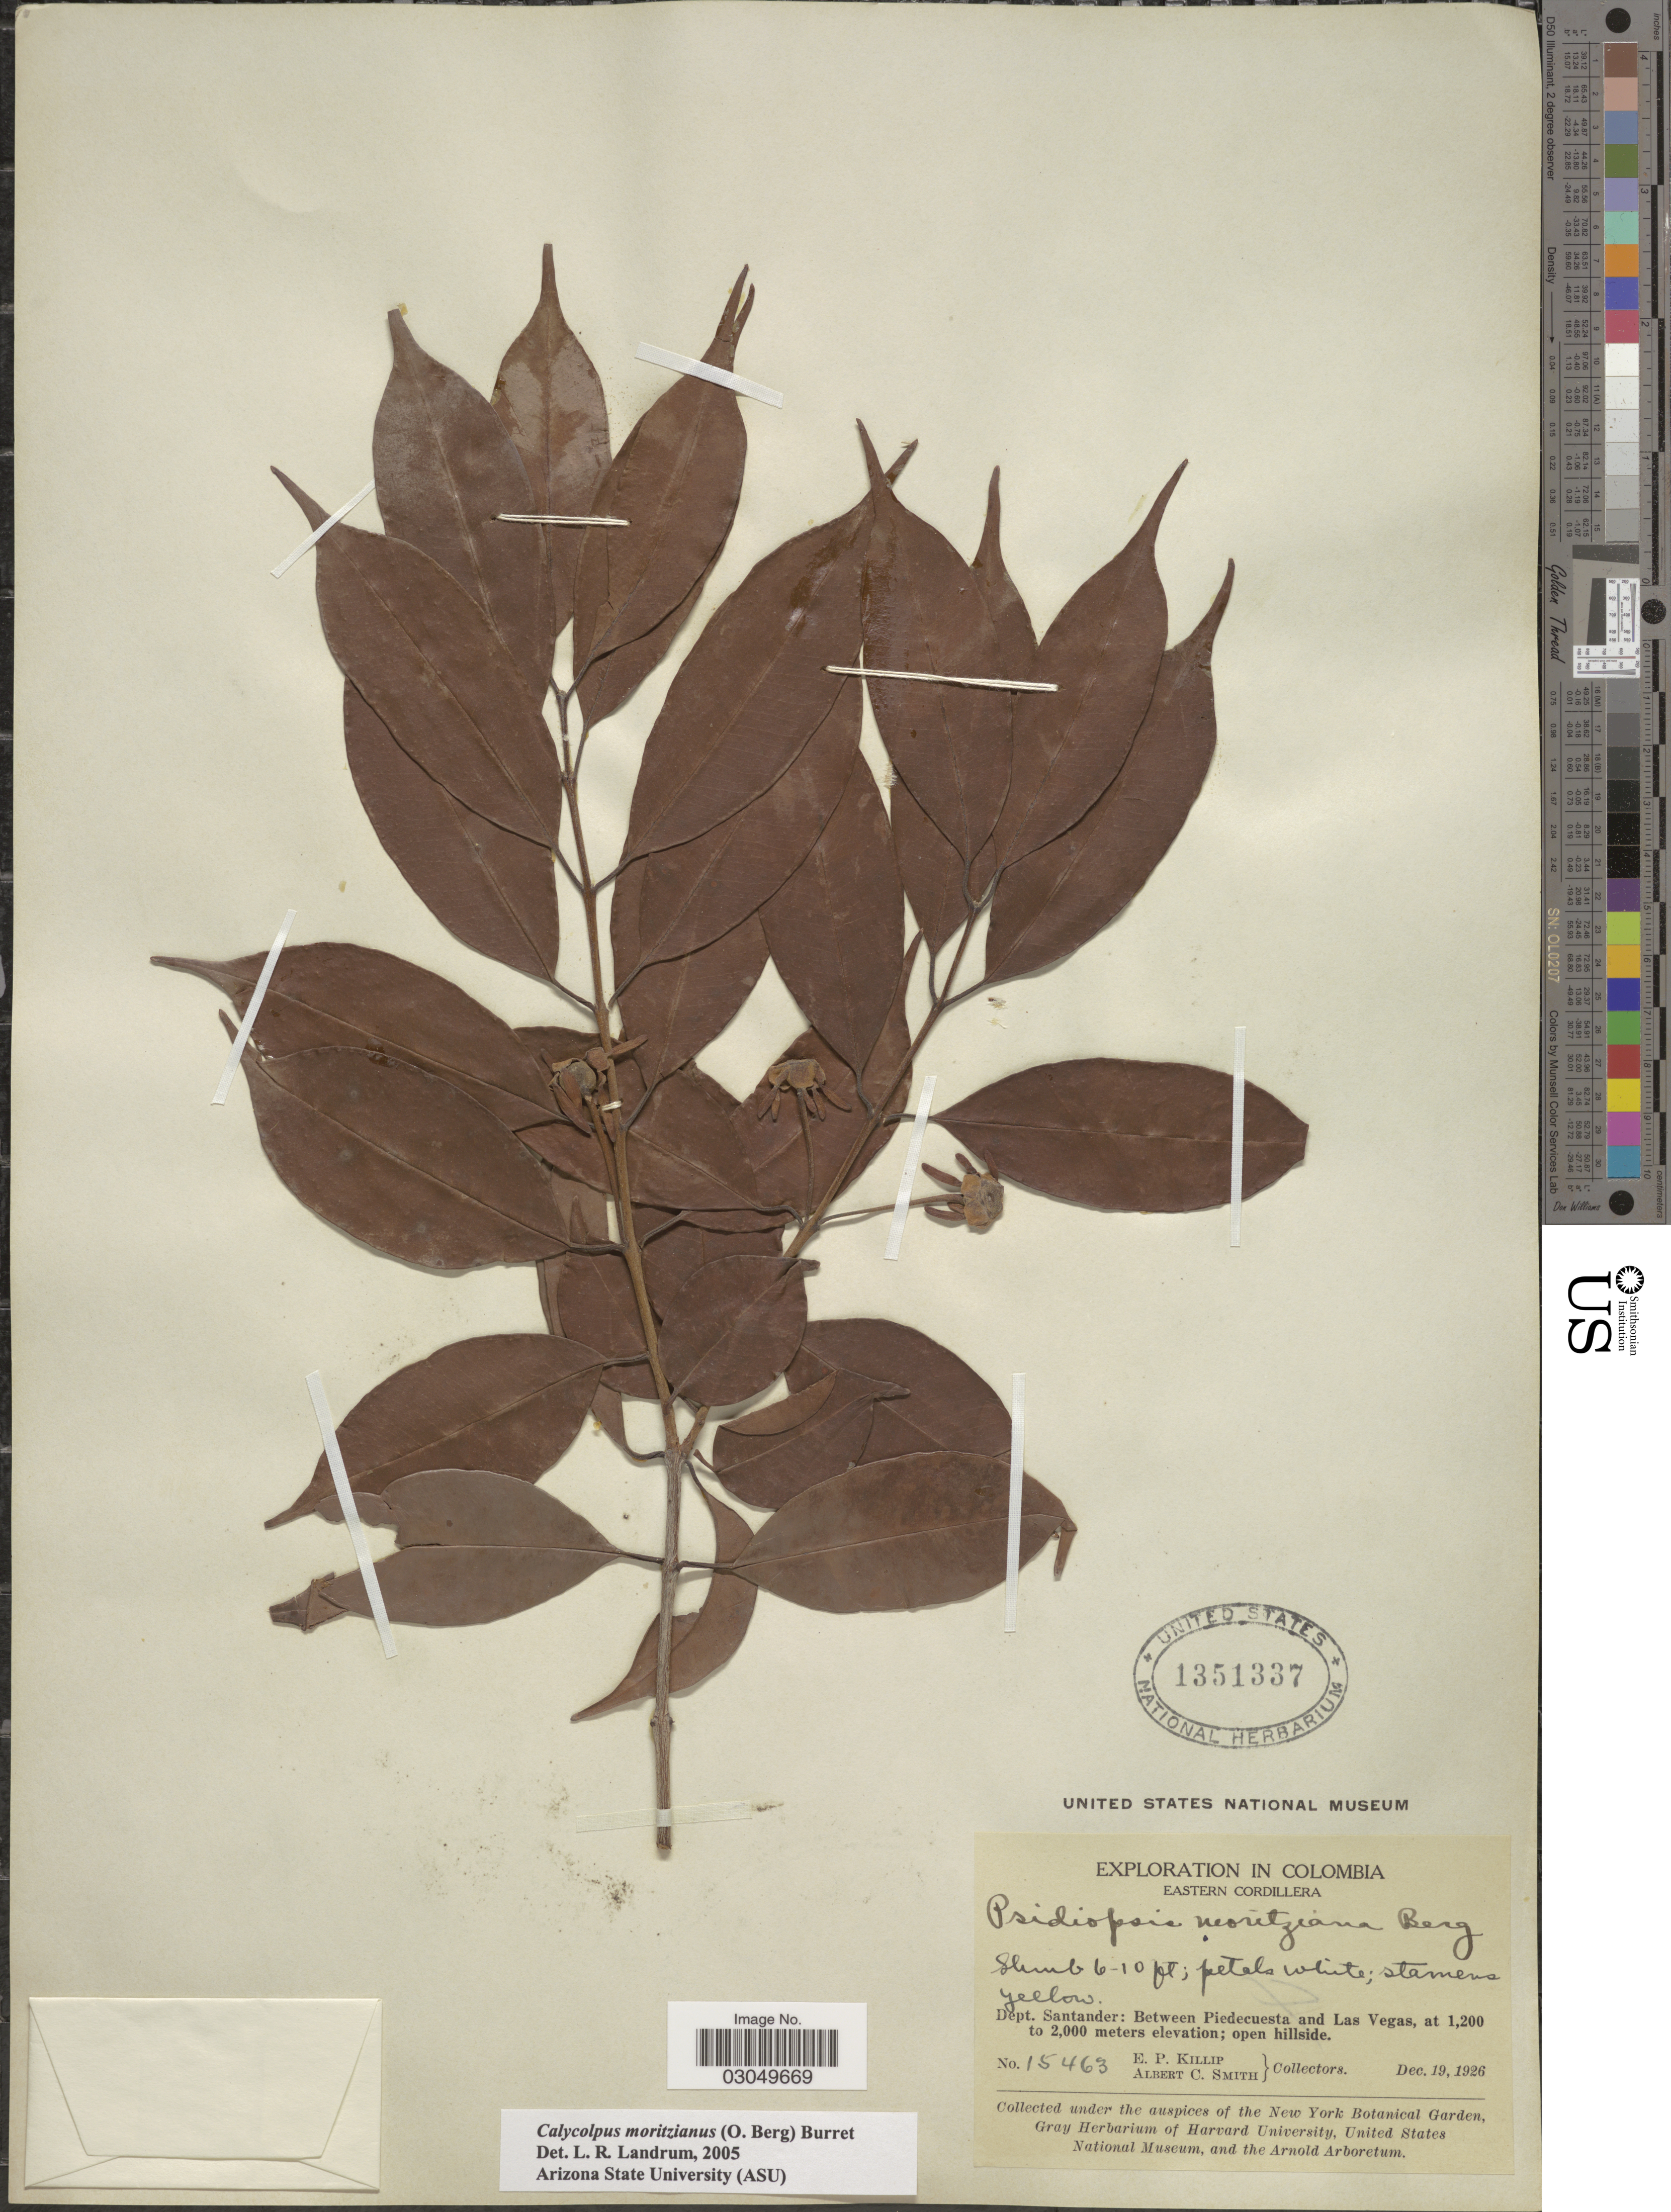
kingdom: Plantae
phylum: Tracheophyta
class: Magnoliopsida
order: Myrtales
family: Myrtaceae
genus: Calycolpus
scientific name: Calycolpus moritzianus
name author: (O. Berg) Burret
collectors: E. P. Killip & A. C. Smith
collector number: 15463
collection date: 1926-12-19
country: Colombia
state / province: Santander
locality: Eastern Cordillera. Dept. Santander: Between Piedecuesta and Las Vegas.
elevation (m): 1200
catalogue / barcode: US 1351337